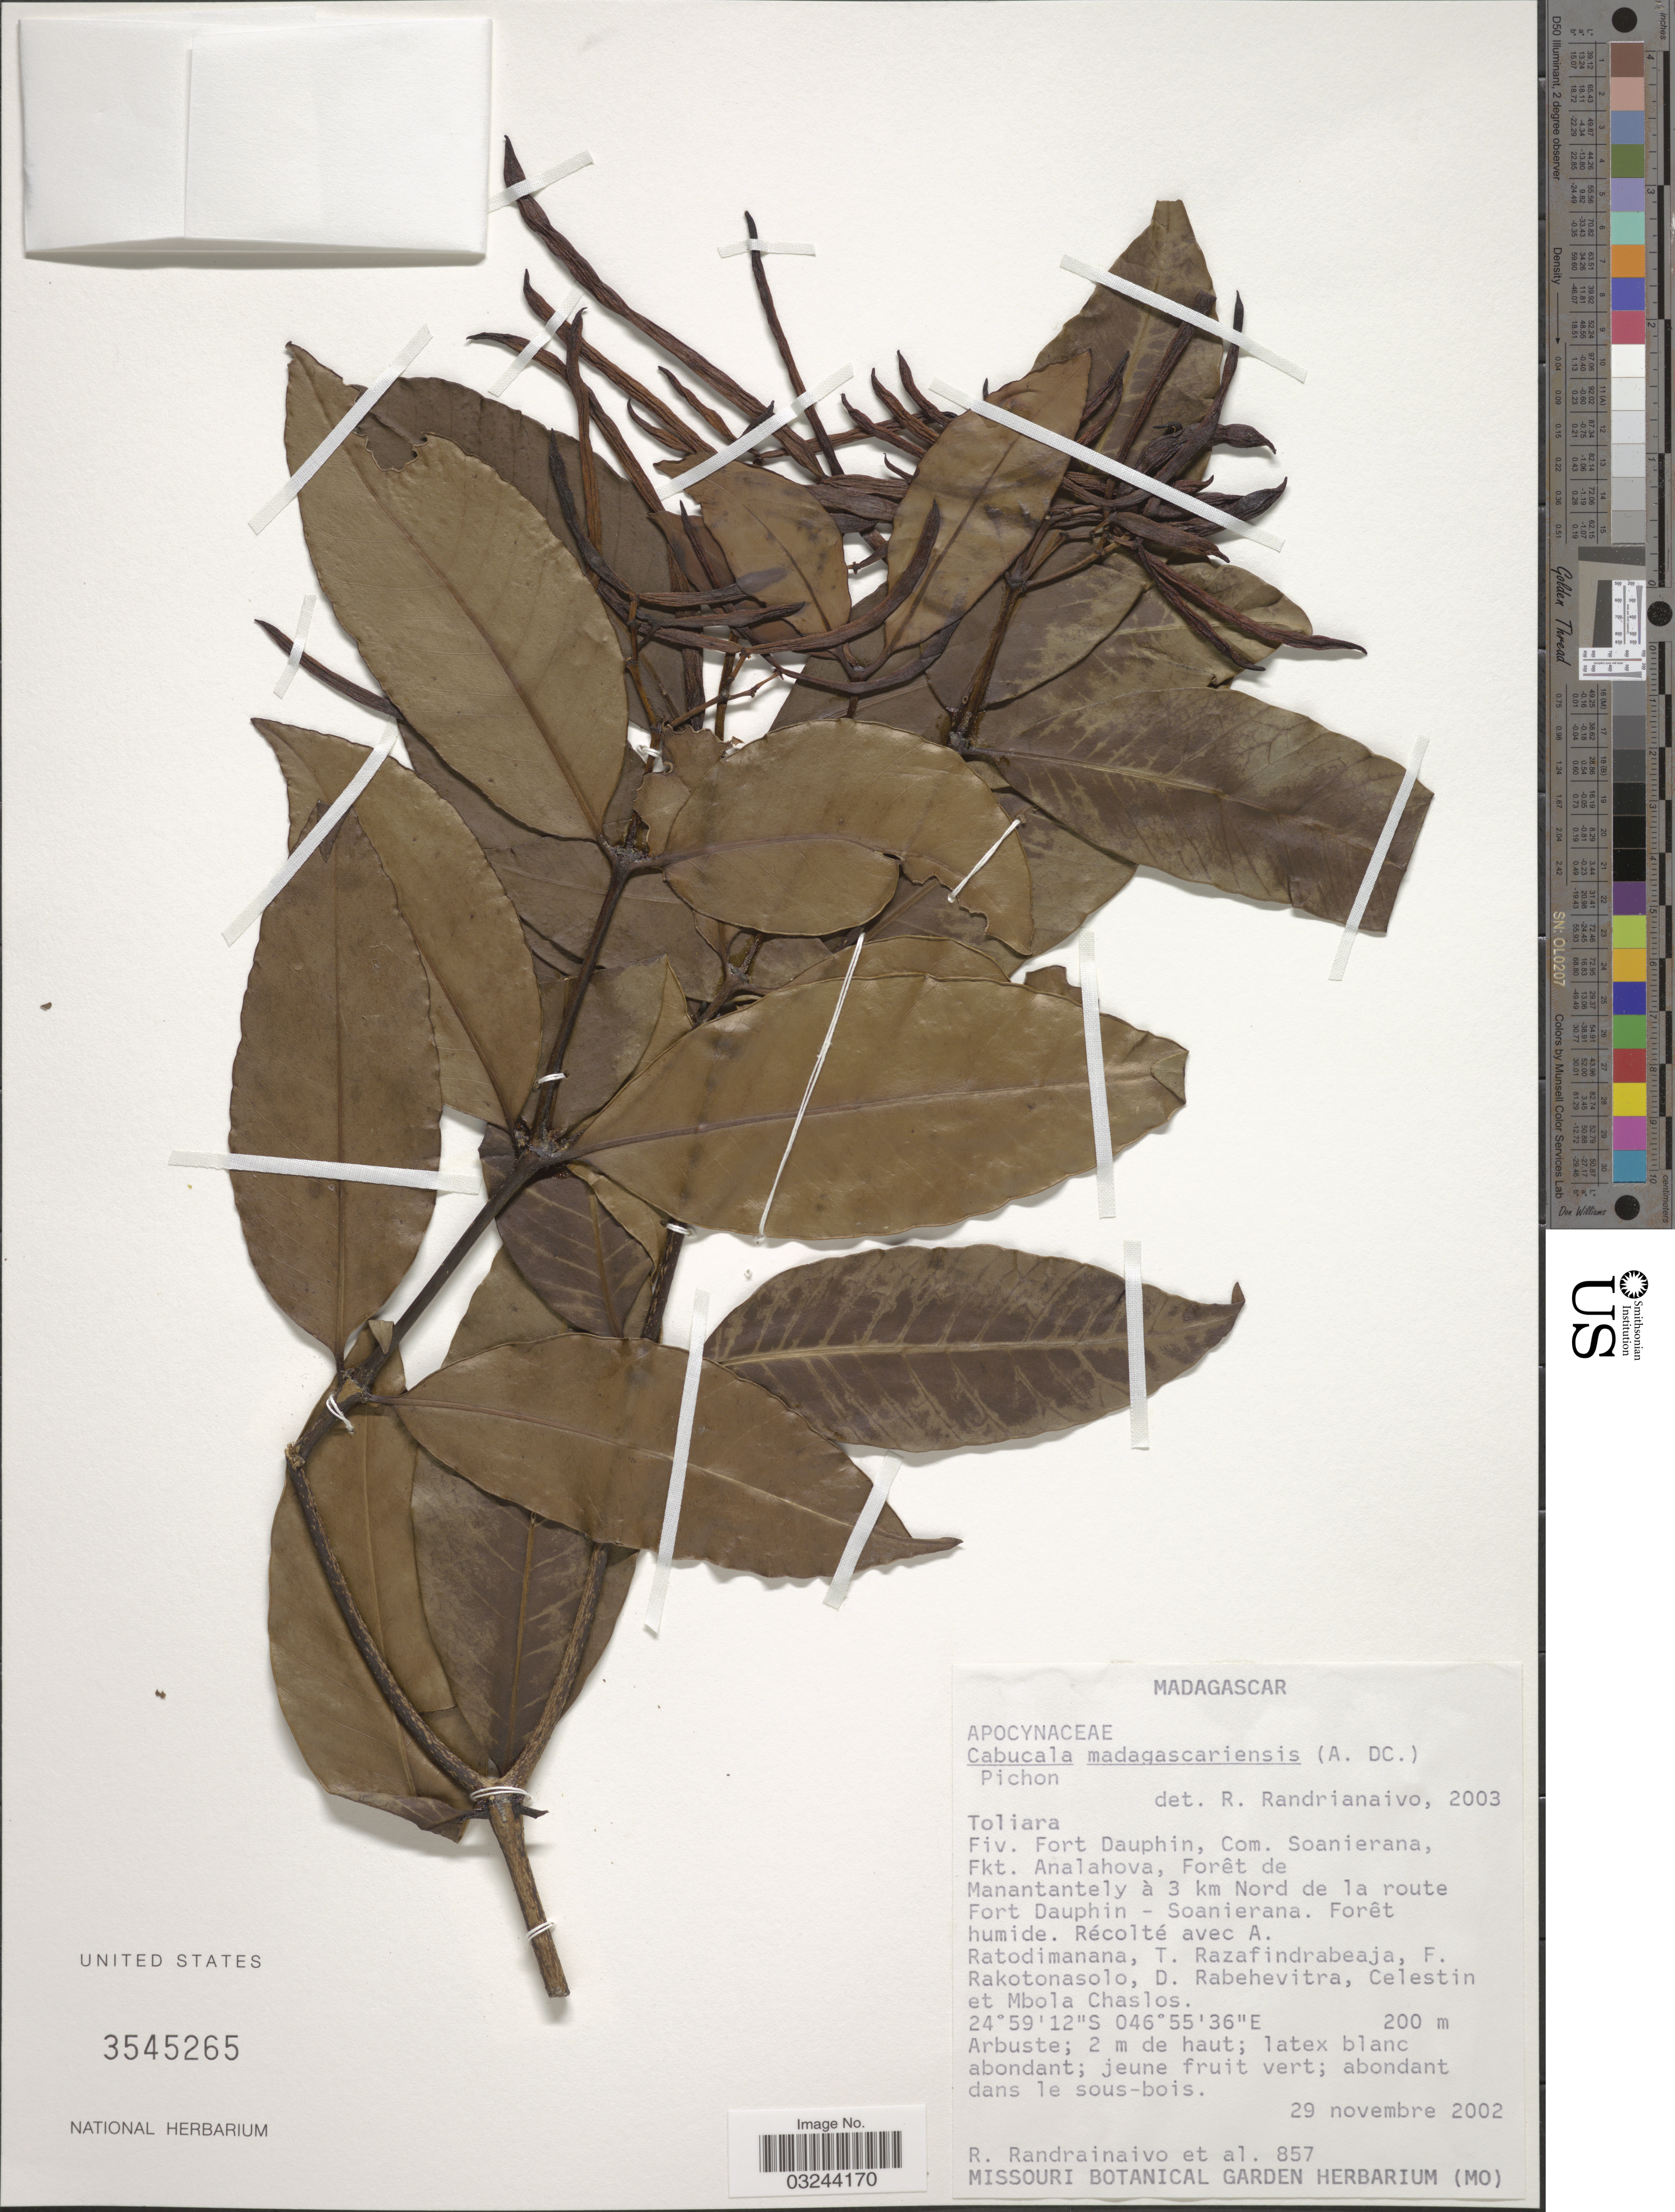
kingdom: Plantae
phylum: Tracheophyta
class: Magnoliopsida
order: Gentianales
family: Apocynaceae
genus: Cabucala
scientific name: Cabucala madagascariensis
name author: (A. DC.) Pichon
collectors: R. Randrainavo, A. Ratodimanana, T. Razafindrabeaja, F. Rakotonasolo & et al.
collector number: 857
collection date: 2002-11-29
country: Madagascar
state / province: Anosy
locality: Fiv. Fort Dauphin, Com. Soanierana, Fkt. Analahova, Forêt de Manantantely à 3 km Nord de la route Fort Dauphin - Soanierana.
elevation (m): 200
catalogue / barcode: US 3545265